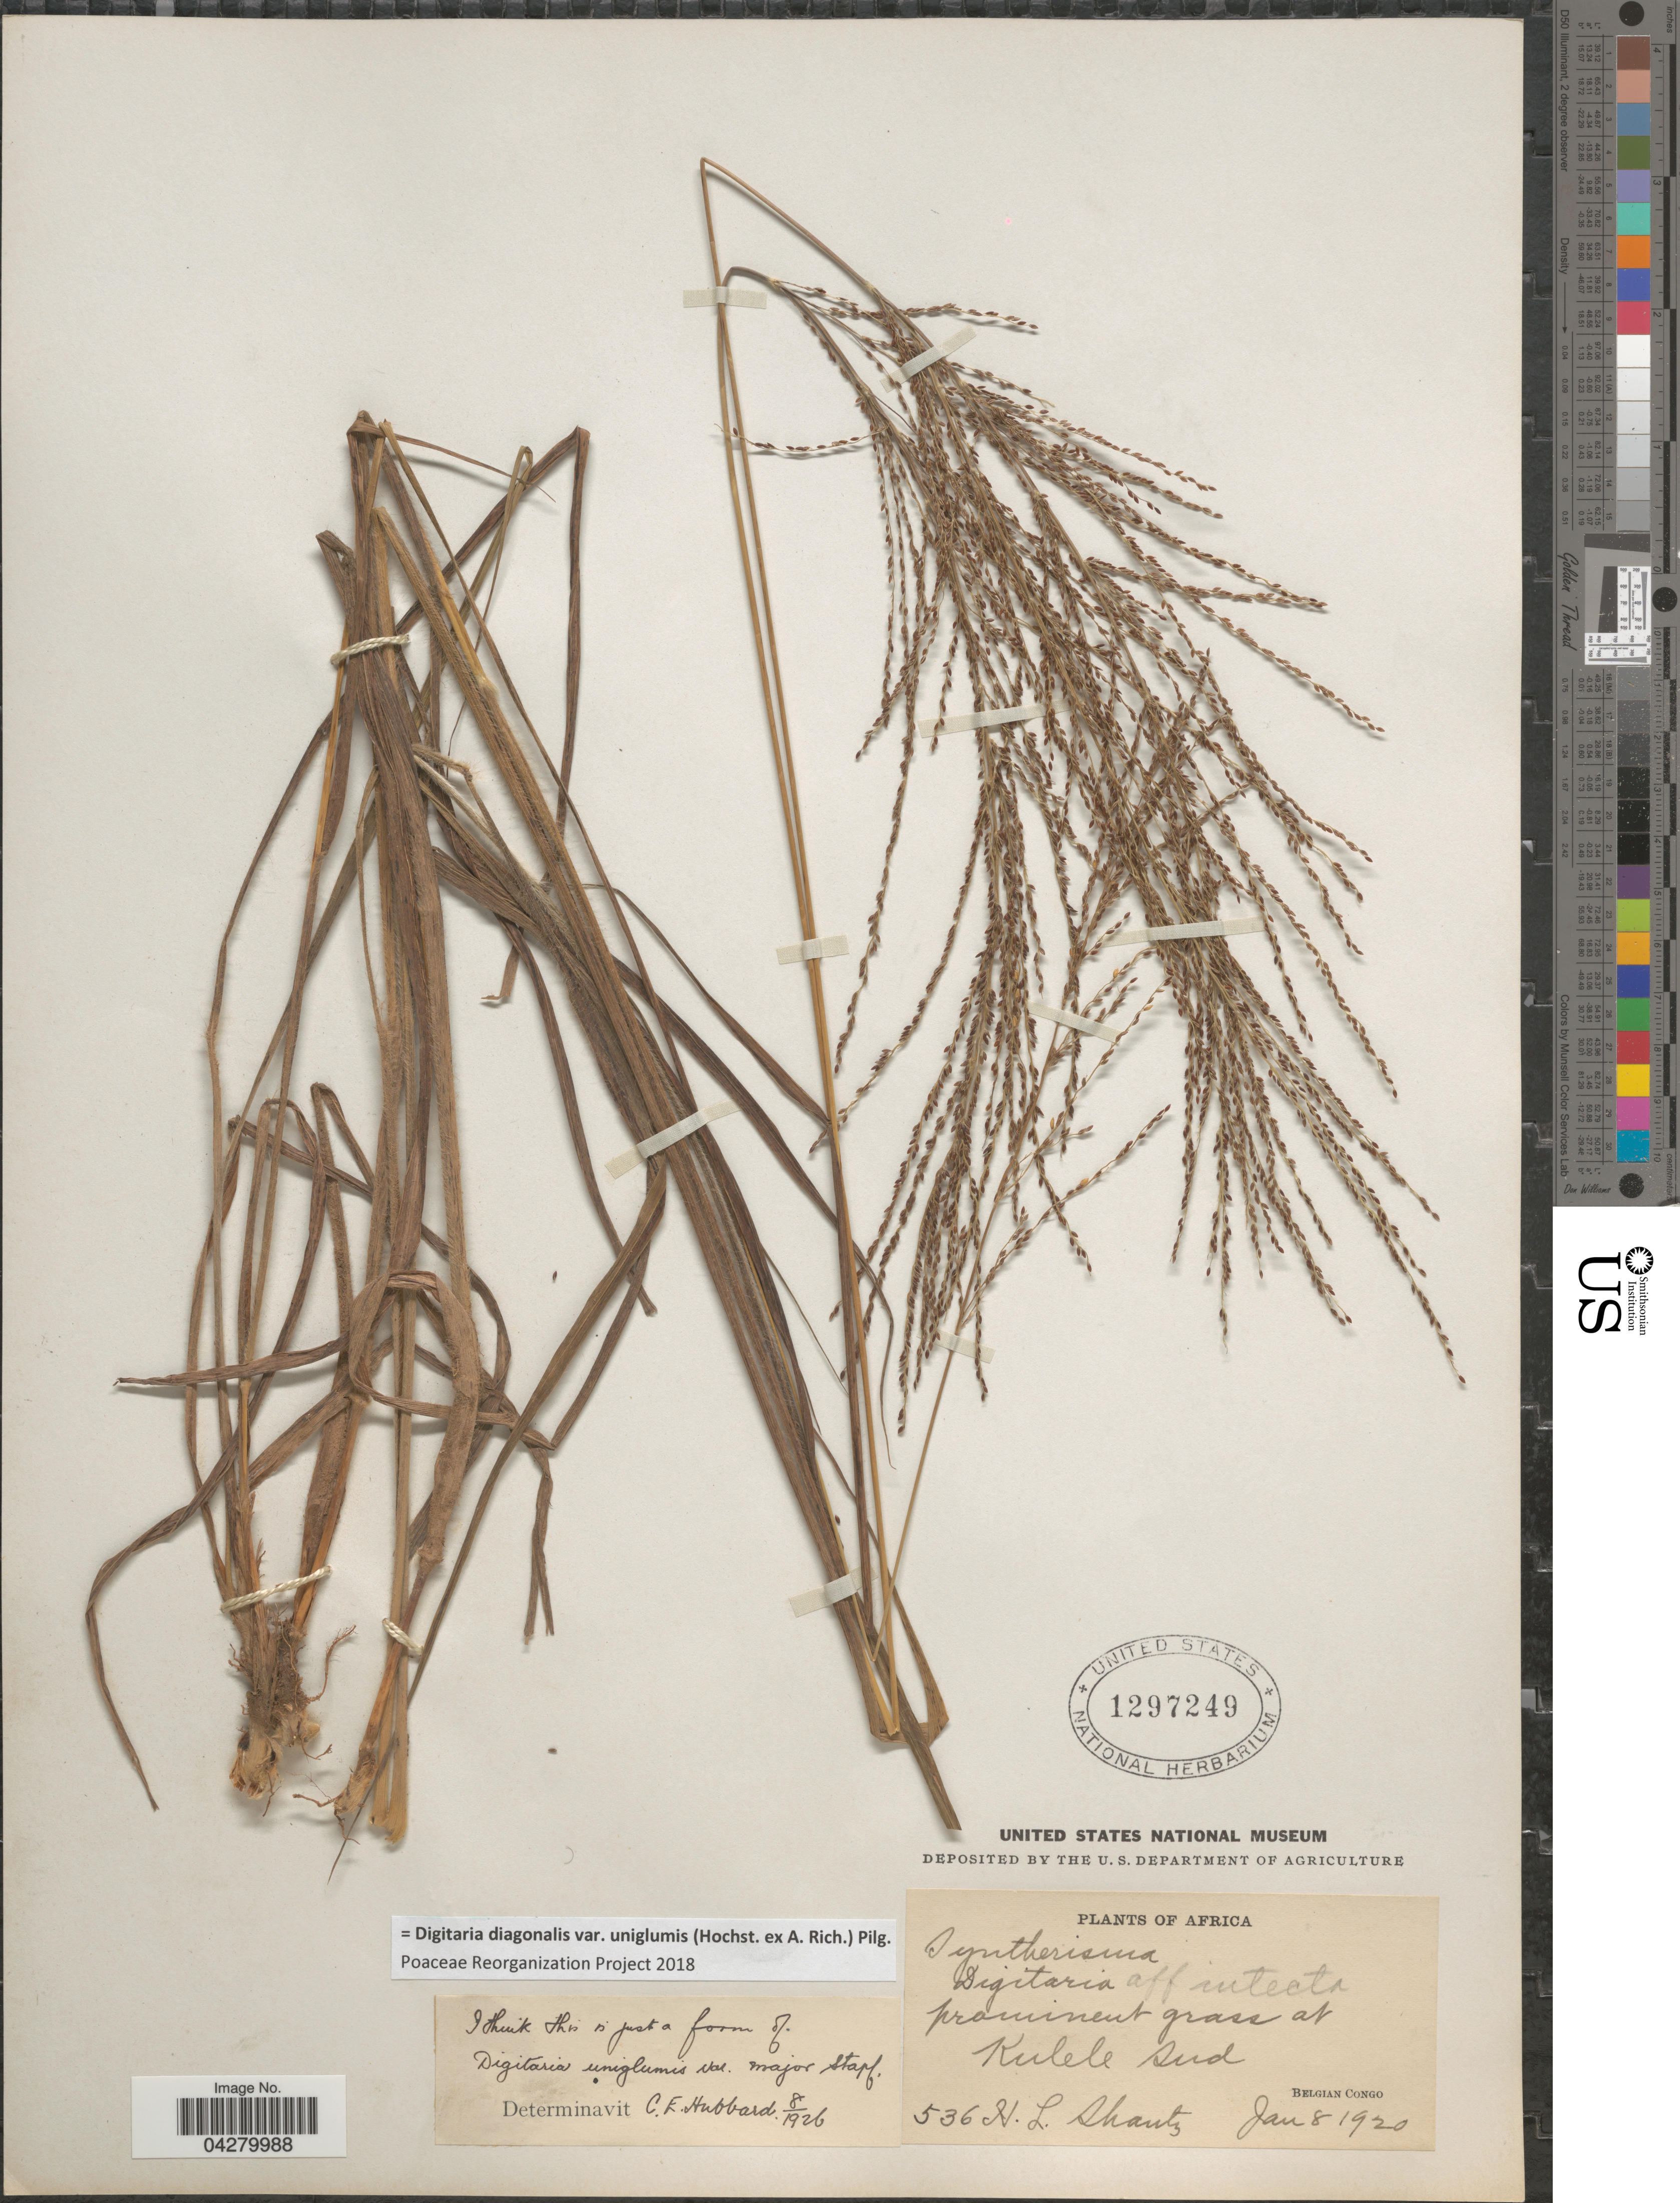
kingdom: Plantae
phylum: Tracheophyta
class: Liliopsida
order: Poales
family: Poaceae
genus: Digitaria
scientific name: Digitaria diagonalis var. uniglumis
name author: (Hochst. ex A. Rich.) Pilg.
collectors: H. Shantz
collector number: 536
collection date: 1920-01-08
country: Congo, Democratic Republic of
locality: Prominent grass at Kulele Sud. Belgian Congo.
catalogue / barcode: US 1297249